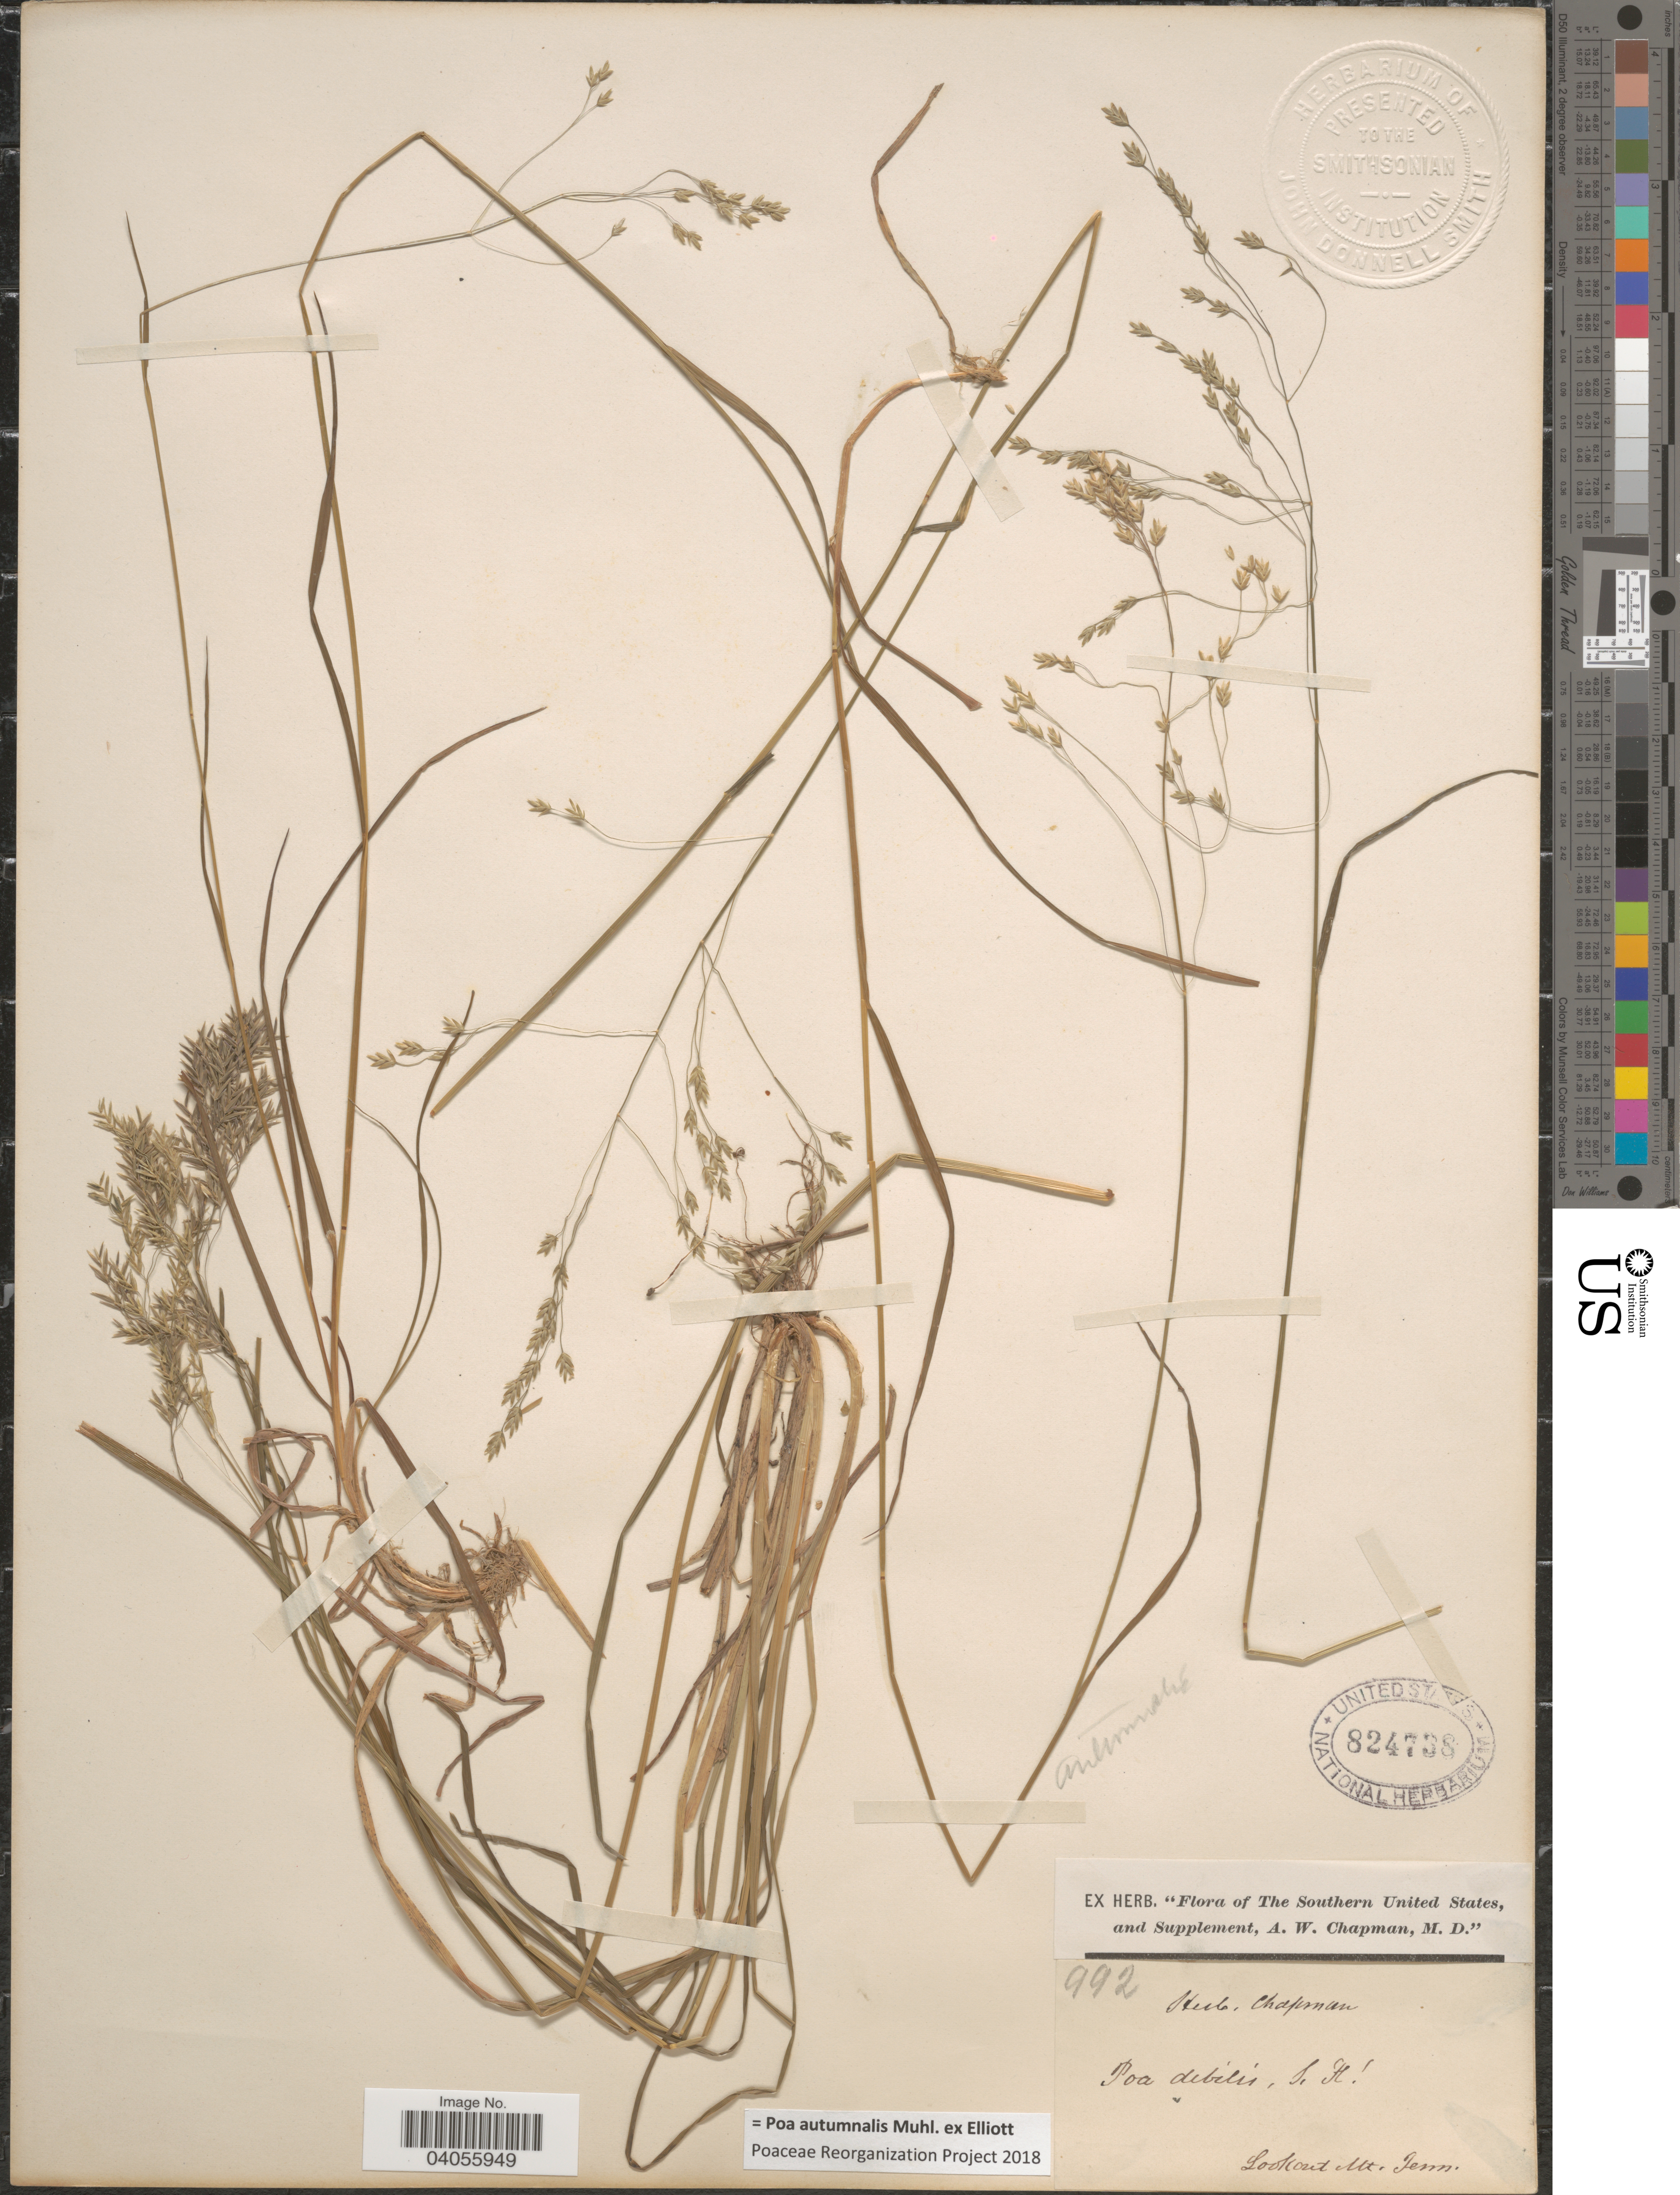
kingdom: Plantae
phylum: Tracheophyta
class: Liliopsida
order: Poales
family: Poaceae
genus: Poa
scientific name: Poa autumnalis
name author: Muhl. ex Elliott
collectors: ex herb. Chapman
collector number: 992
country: United States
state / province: Tennessee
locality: The Southern United States. Lookout Mt.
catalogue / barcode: US 824738